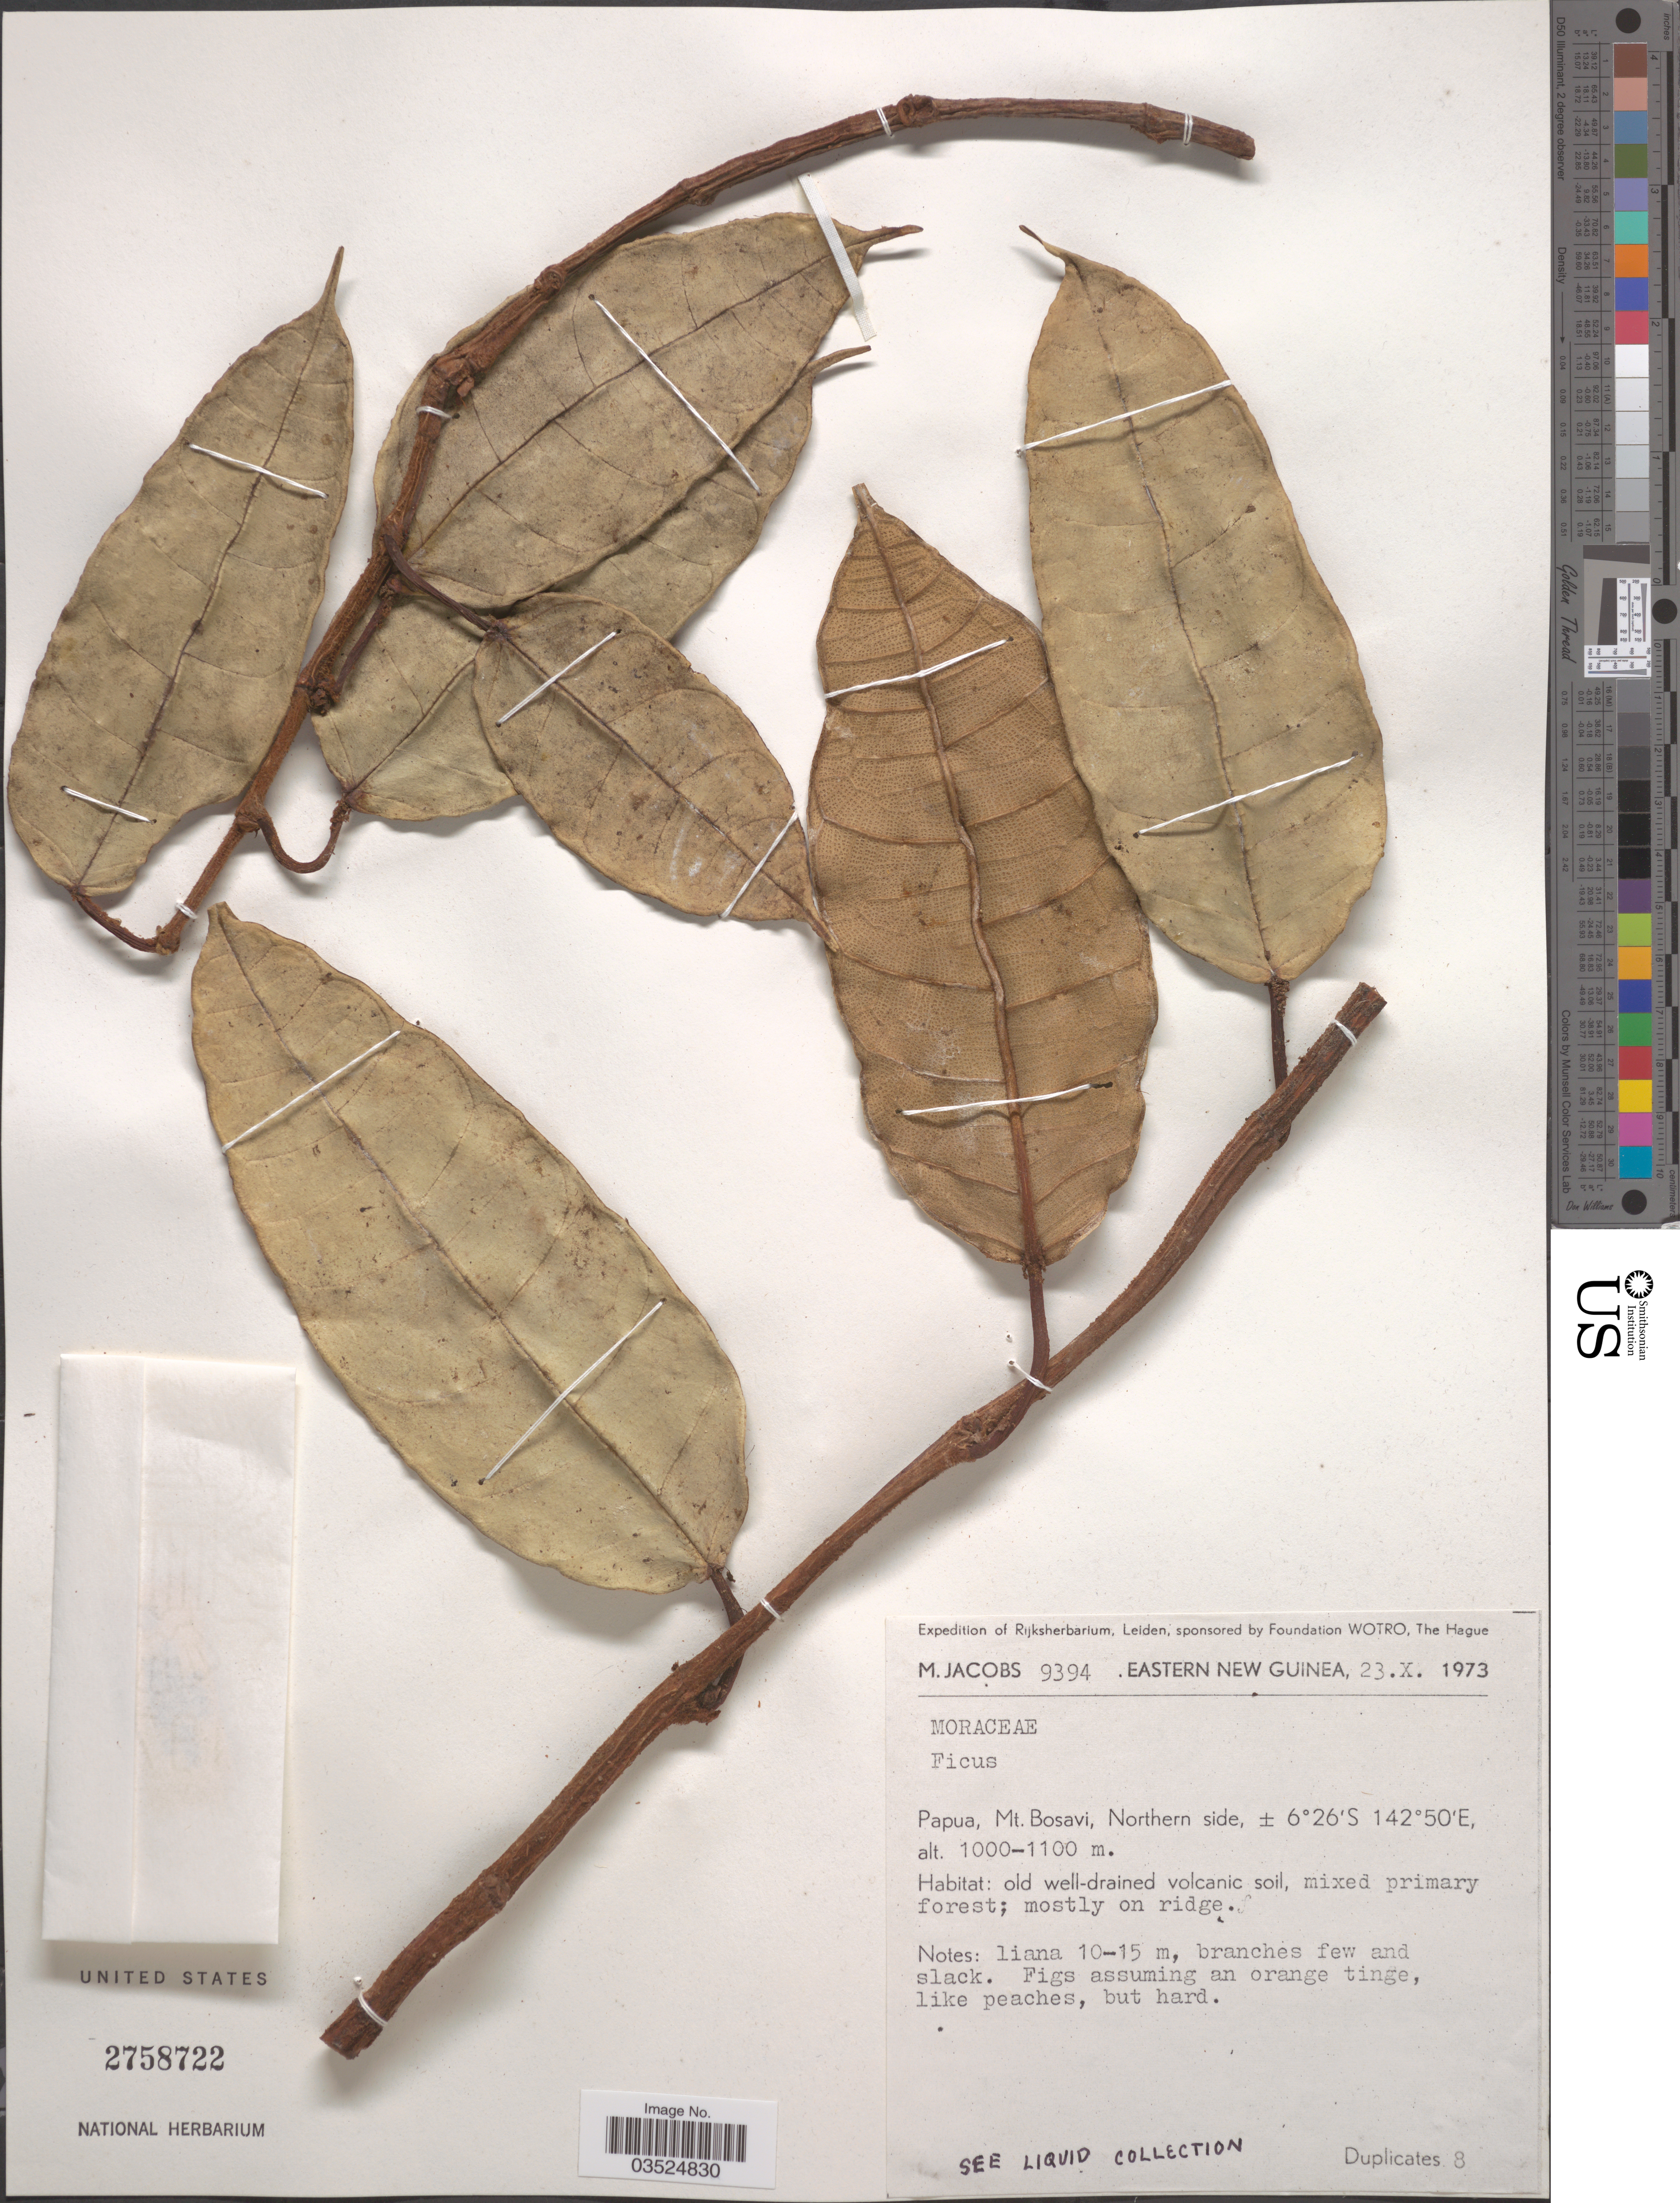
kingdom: Plantae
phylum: Tracheophyta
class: Magnoliopsida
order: Rosales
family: Moraceae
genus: Ficus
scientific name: Ficus sp.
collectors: M. Jacobs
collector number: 9394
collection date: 1973-10-23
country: Papua New Guinea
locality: Eastern New Guinea. Papua, Mt. Bosavi, Northern side.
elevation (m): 1000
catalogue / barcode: US 2758722